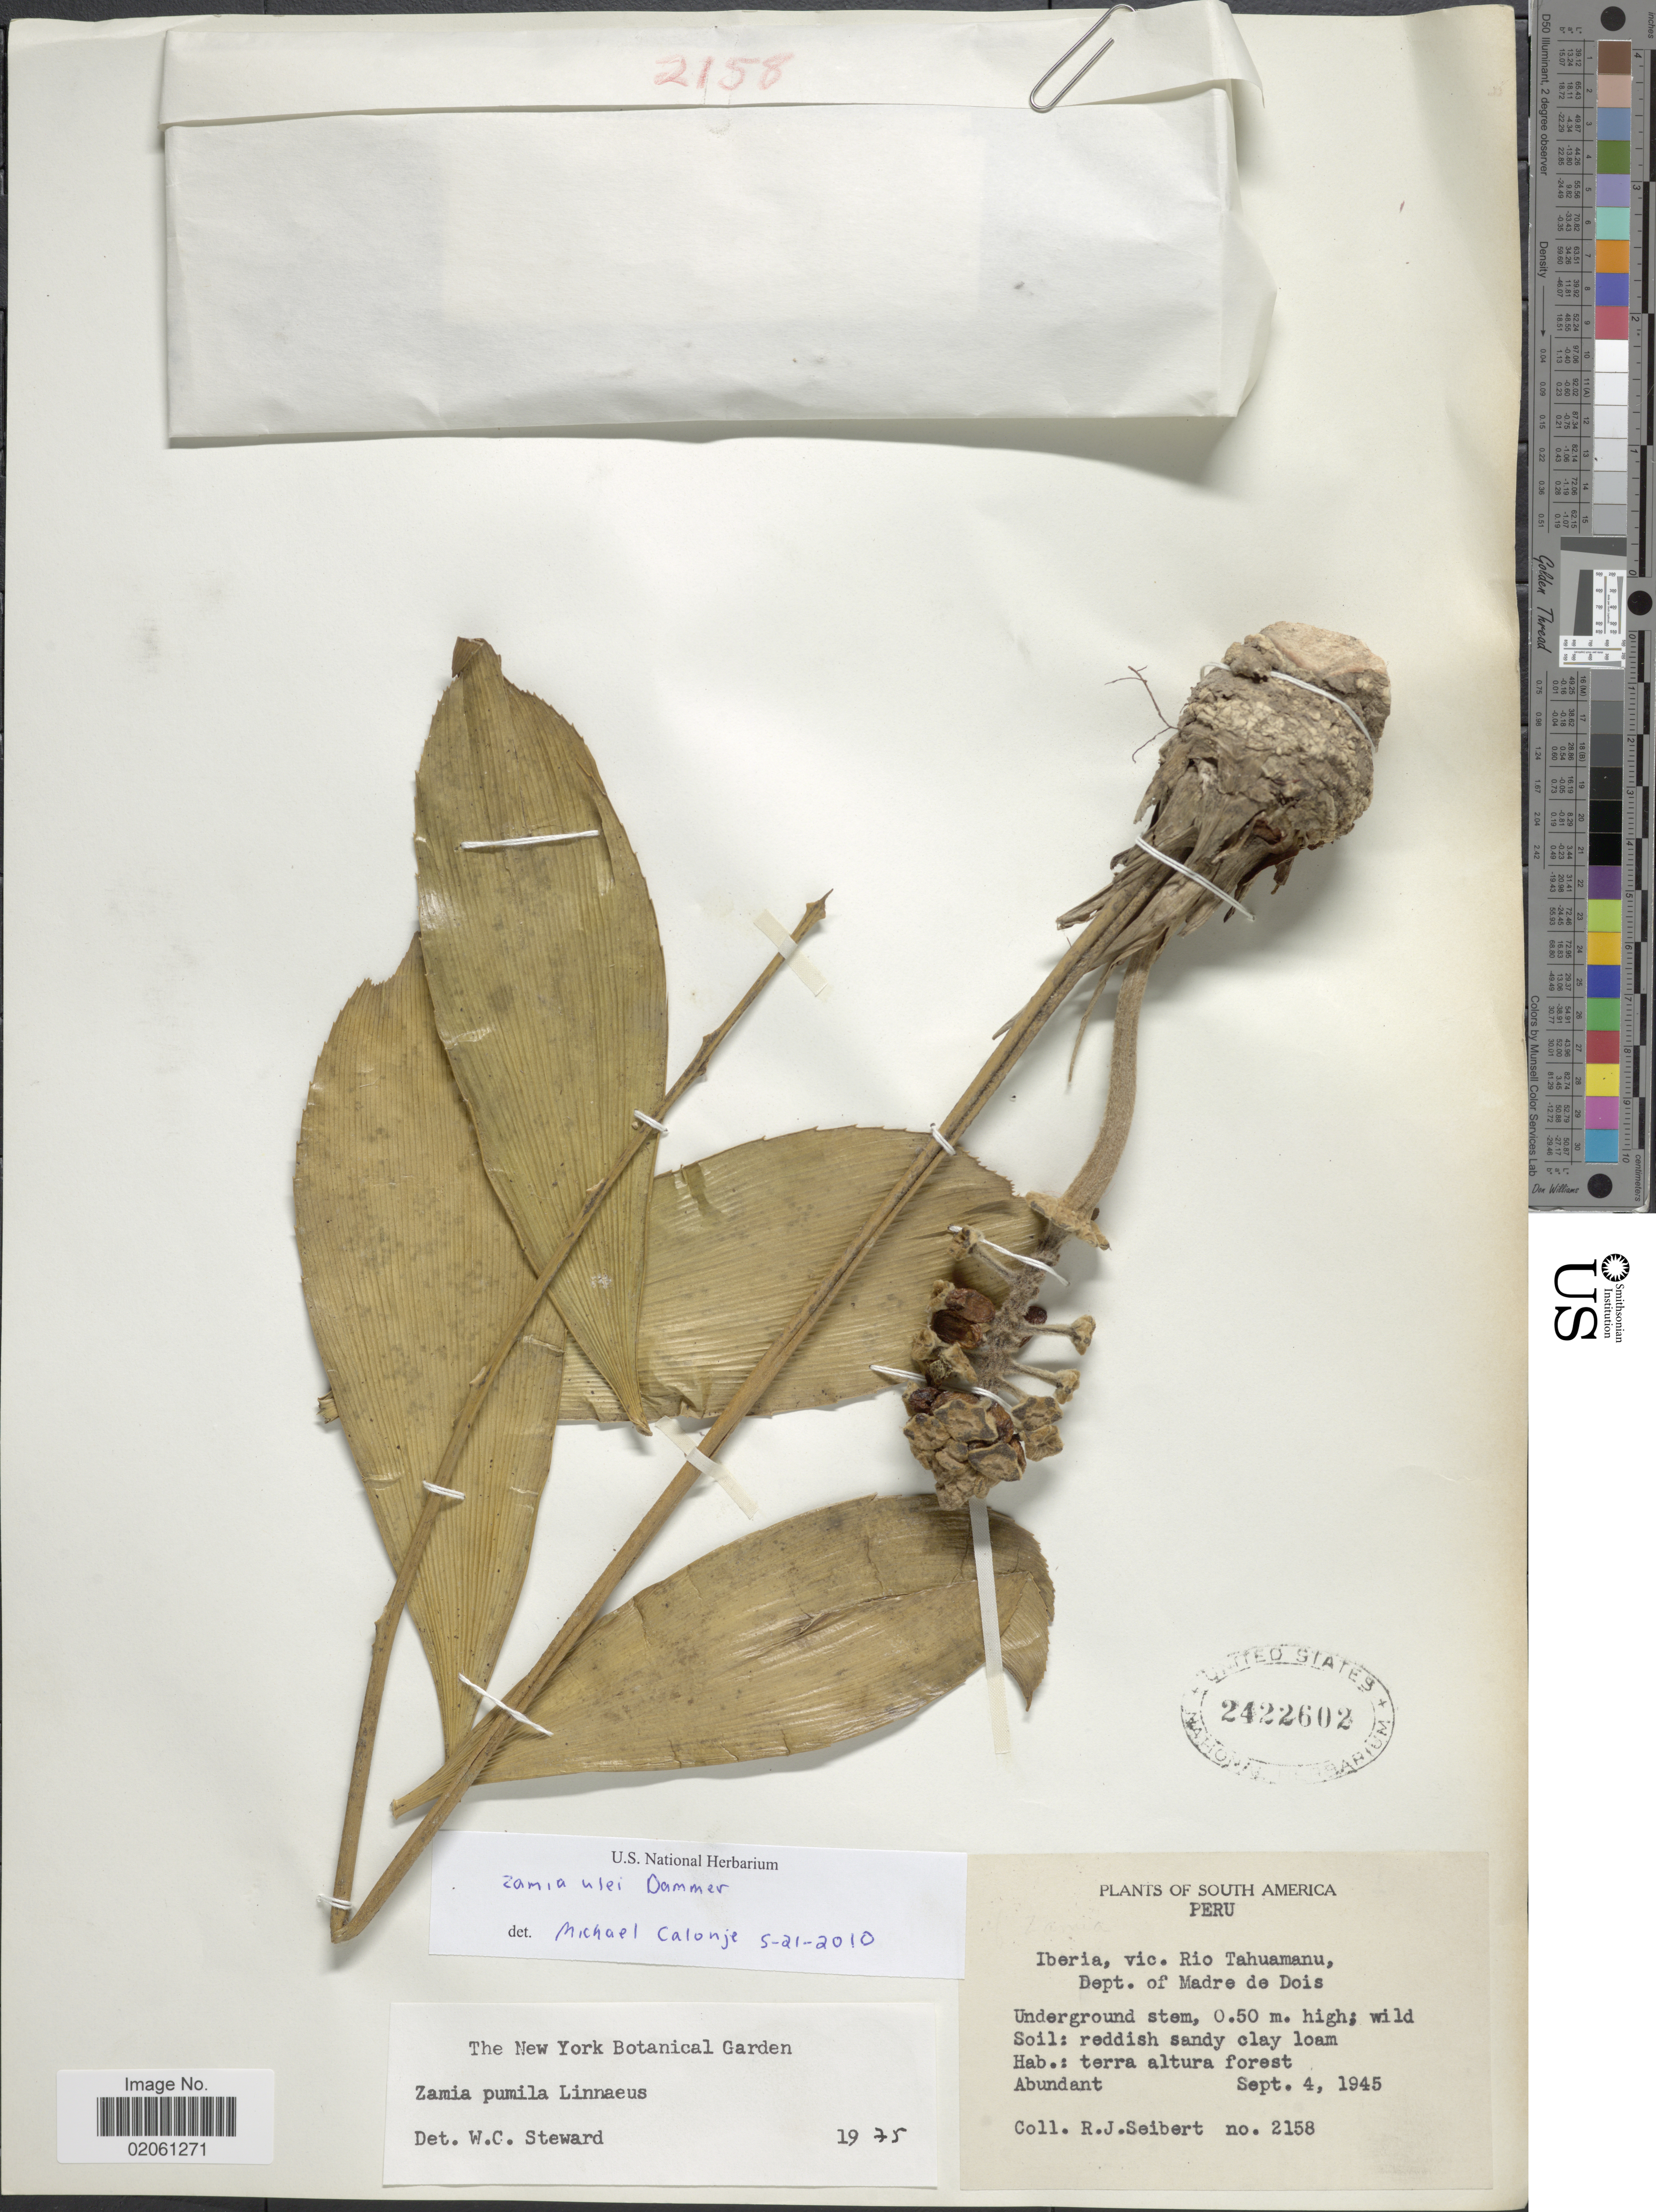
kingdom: Plantae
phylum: Tracheophyta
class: Cycadopsida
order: Cycadales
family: Zamiaceae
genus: Zamia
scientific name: Zamia ulei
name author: Dammer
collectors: R. J. Seibert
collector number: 2158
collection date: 1945-09-04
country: Peru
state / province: Madre de Dios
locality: Iberia, vic. Rio Tahuamanu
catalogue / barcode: US 2422602